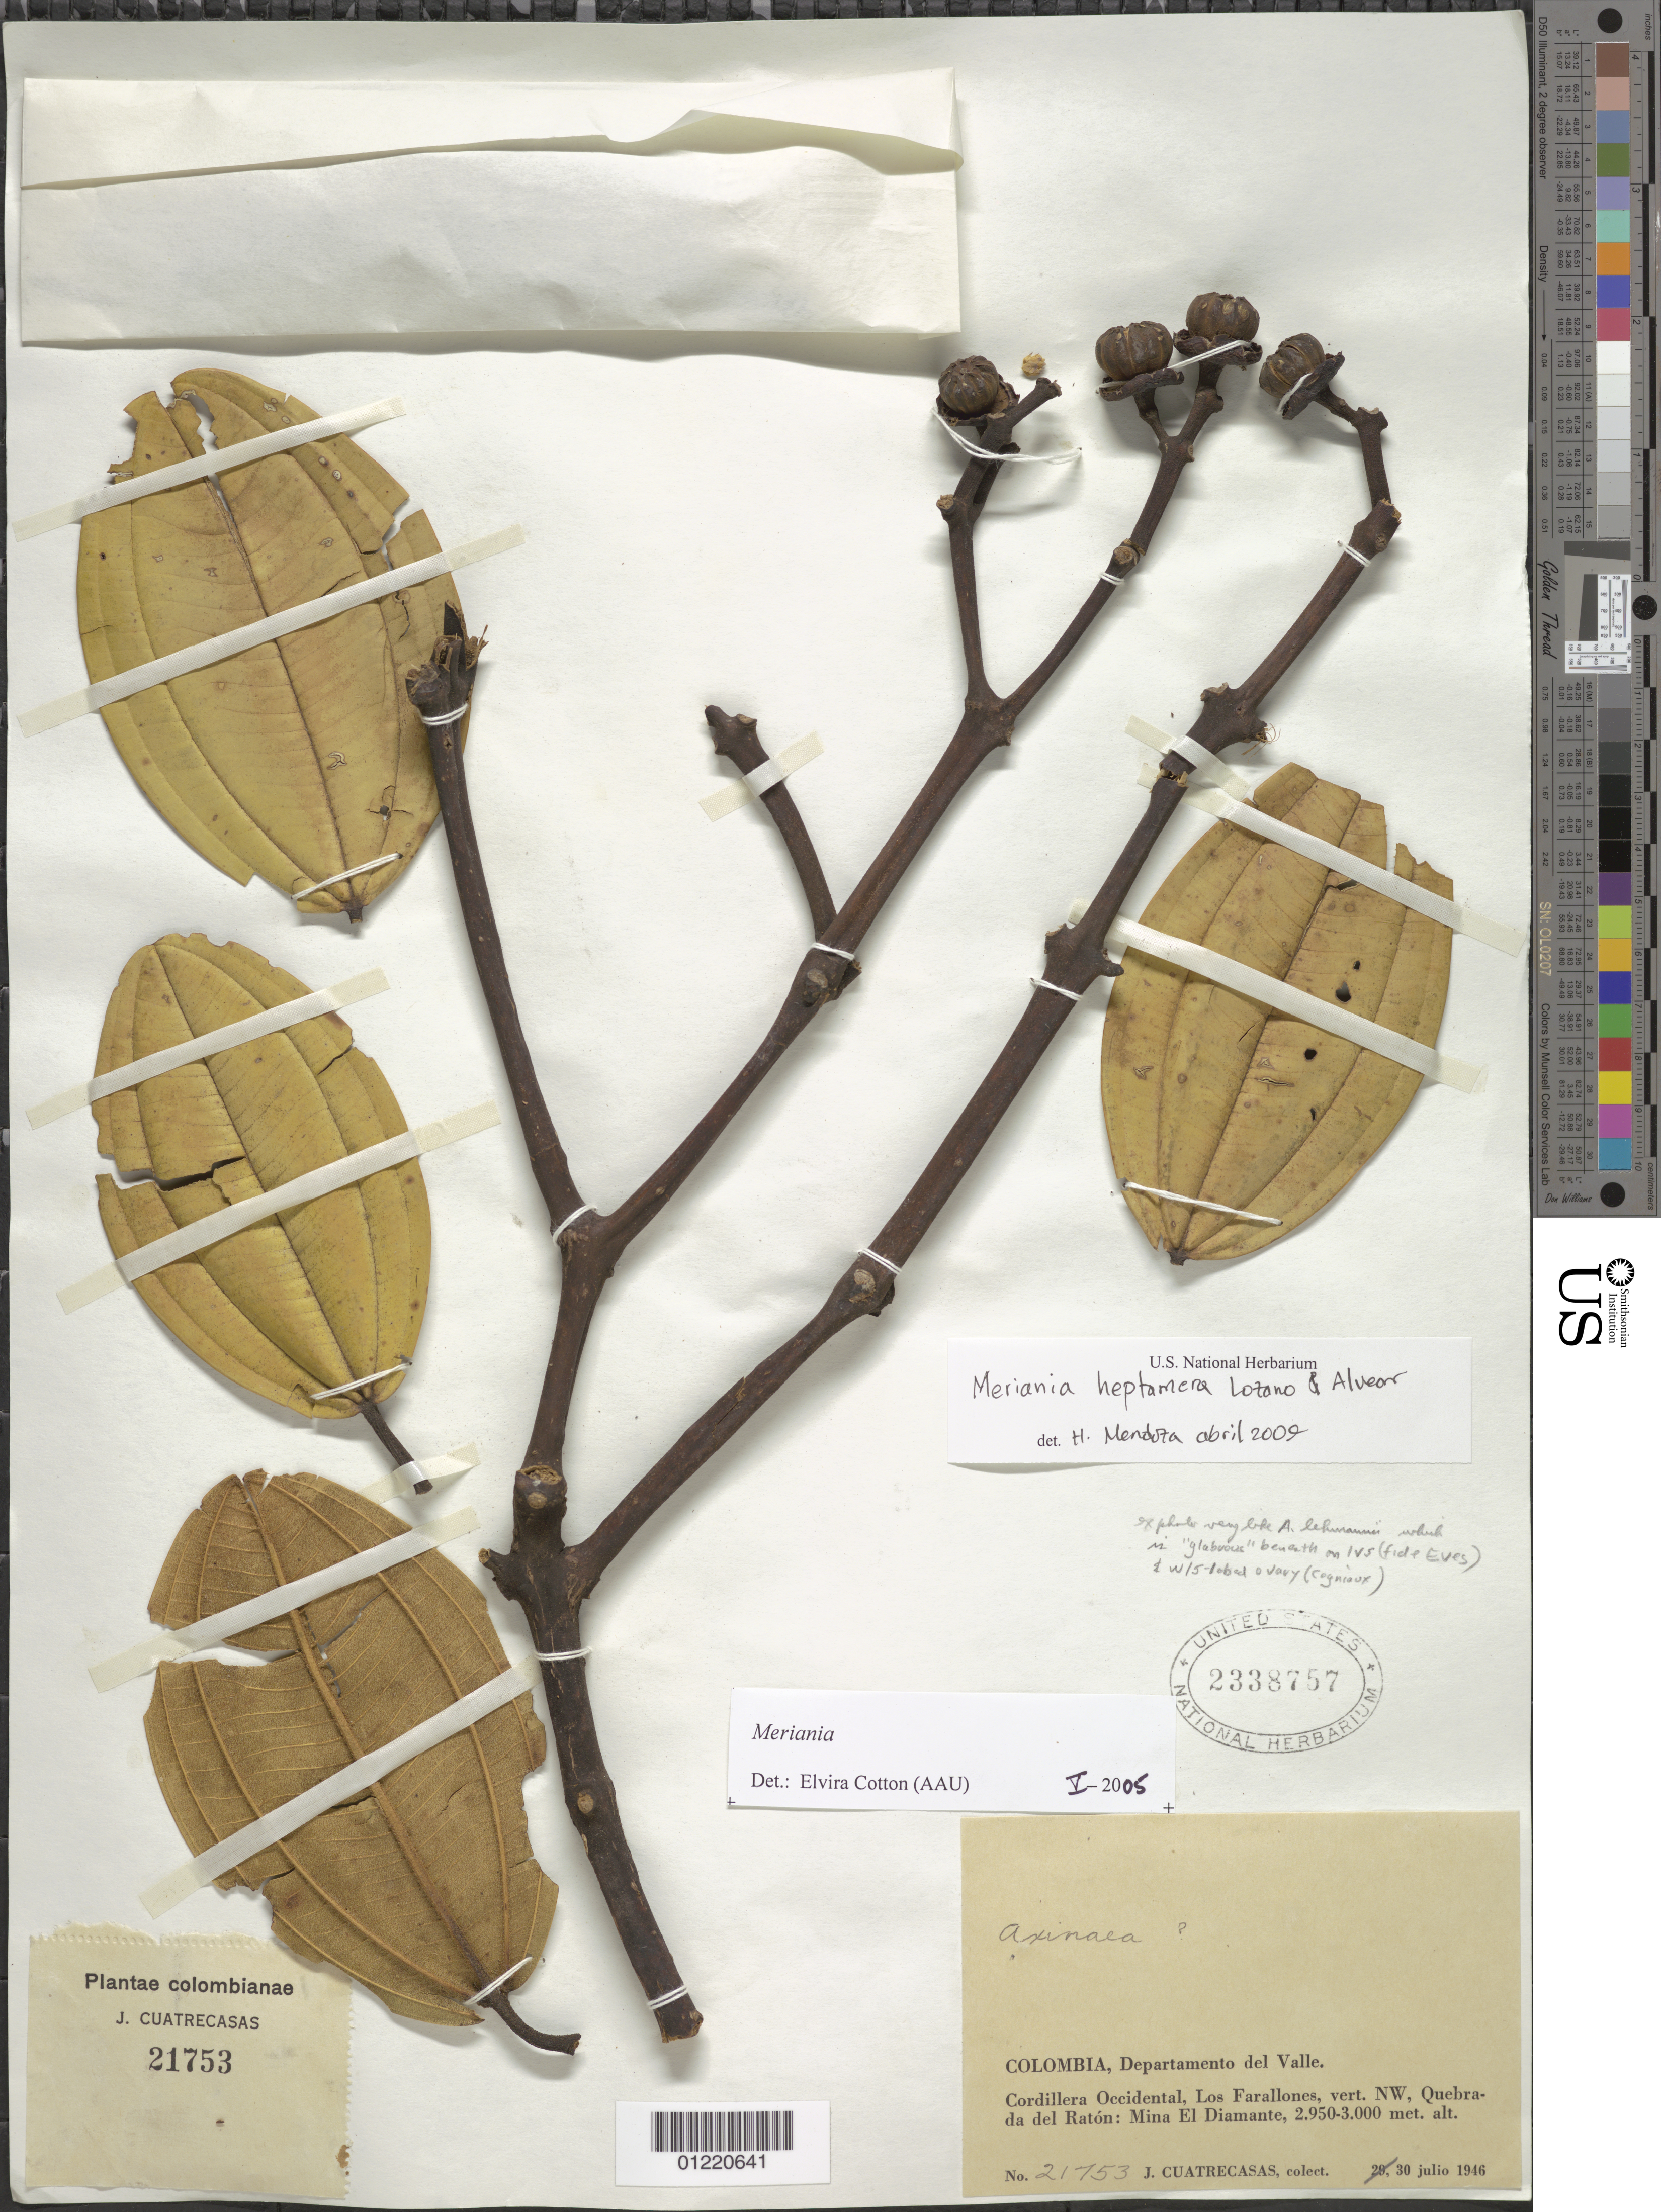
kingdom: Plantae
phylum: Tracheophyta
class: Magnoliopsida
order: Myrtales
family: Melastomataceae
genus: Meriania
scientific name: Meriania heptamera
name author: Lozano & Alvear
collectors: J. Cuatrecasas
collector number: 21753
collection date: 1946-07-30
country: Colombia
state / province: Valle del Cauca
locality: Cordillera Occidental, Los Farallones, Vertiente NW, Quebrada del Raton, Mina El Diamante.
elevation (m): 2950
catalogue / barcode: US 2338757